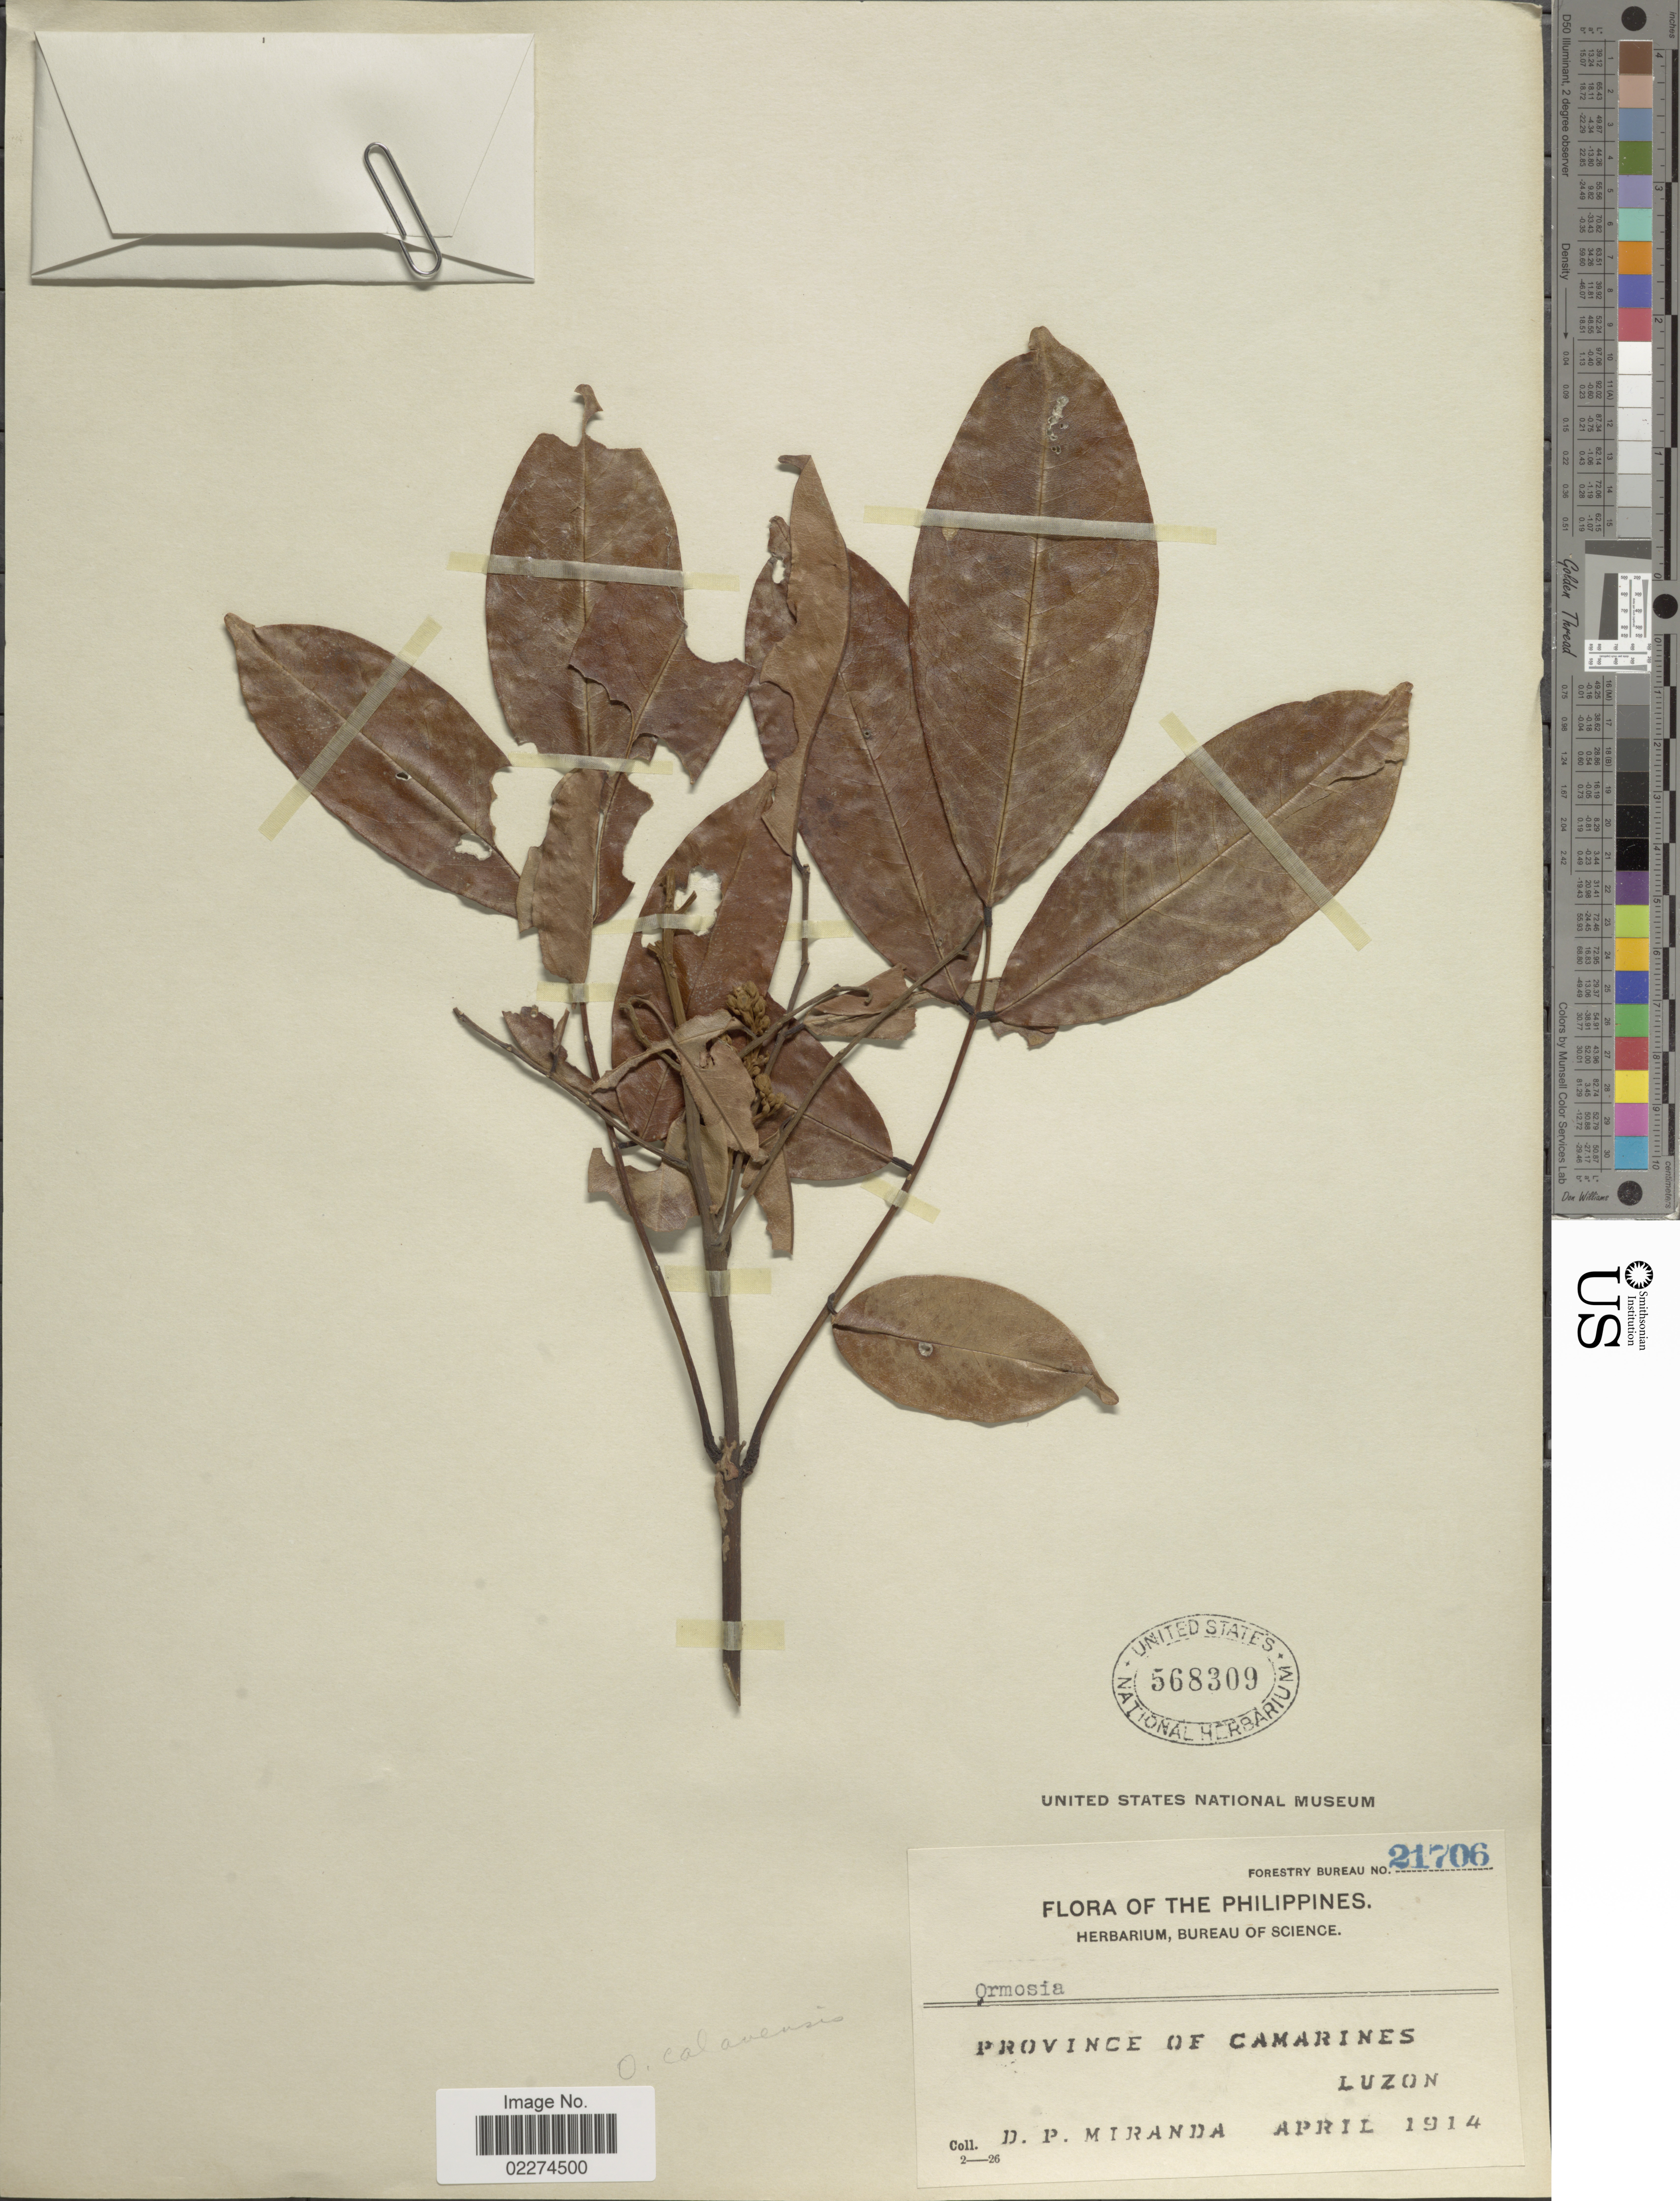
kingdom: Plantae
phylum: Tracheophyta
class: Magnoliopsida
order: Fabales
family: Fabaceae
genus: Ormosia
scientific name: Ormosia calavensis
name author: Azaola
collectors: D. P. Miranda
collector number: Forestry Bureau 21706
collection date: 1914-04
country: Philippines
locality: Province of Camarines, Luzon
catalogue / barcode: US 568309